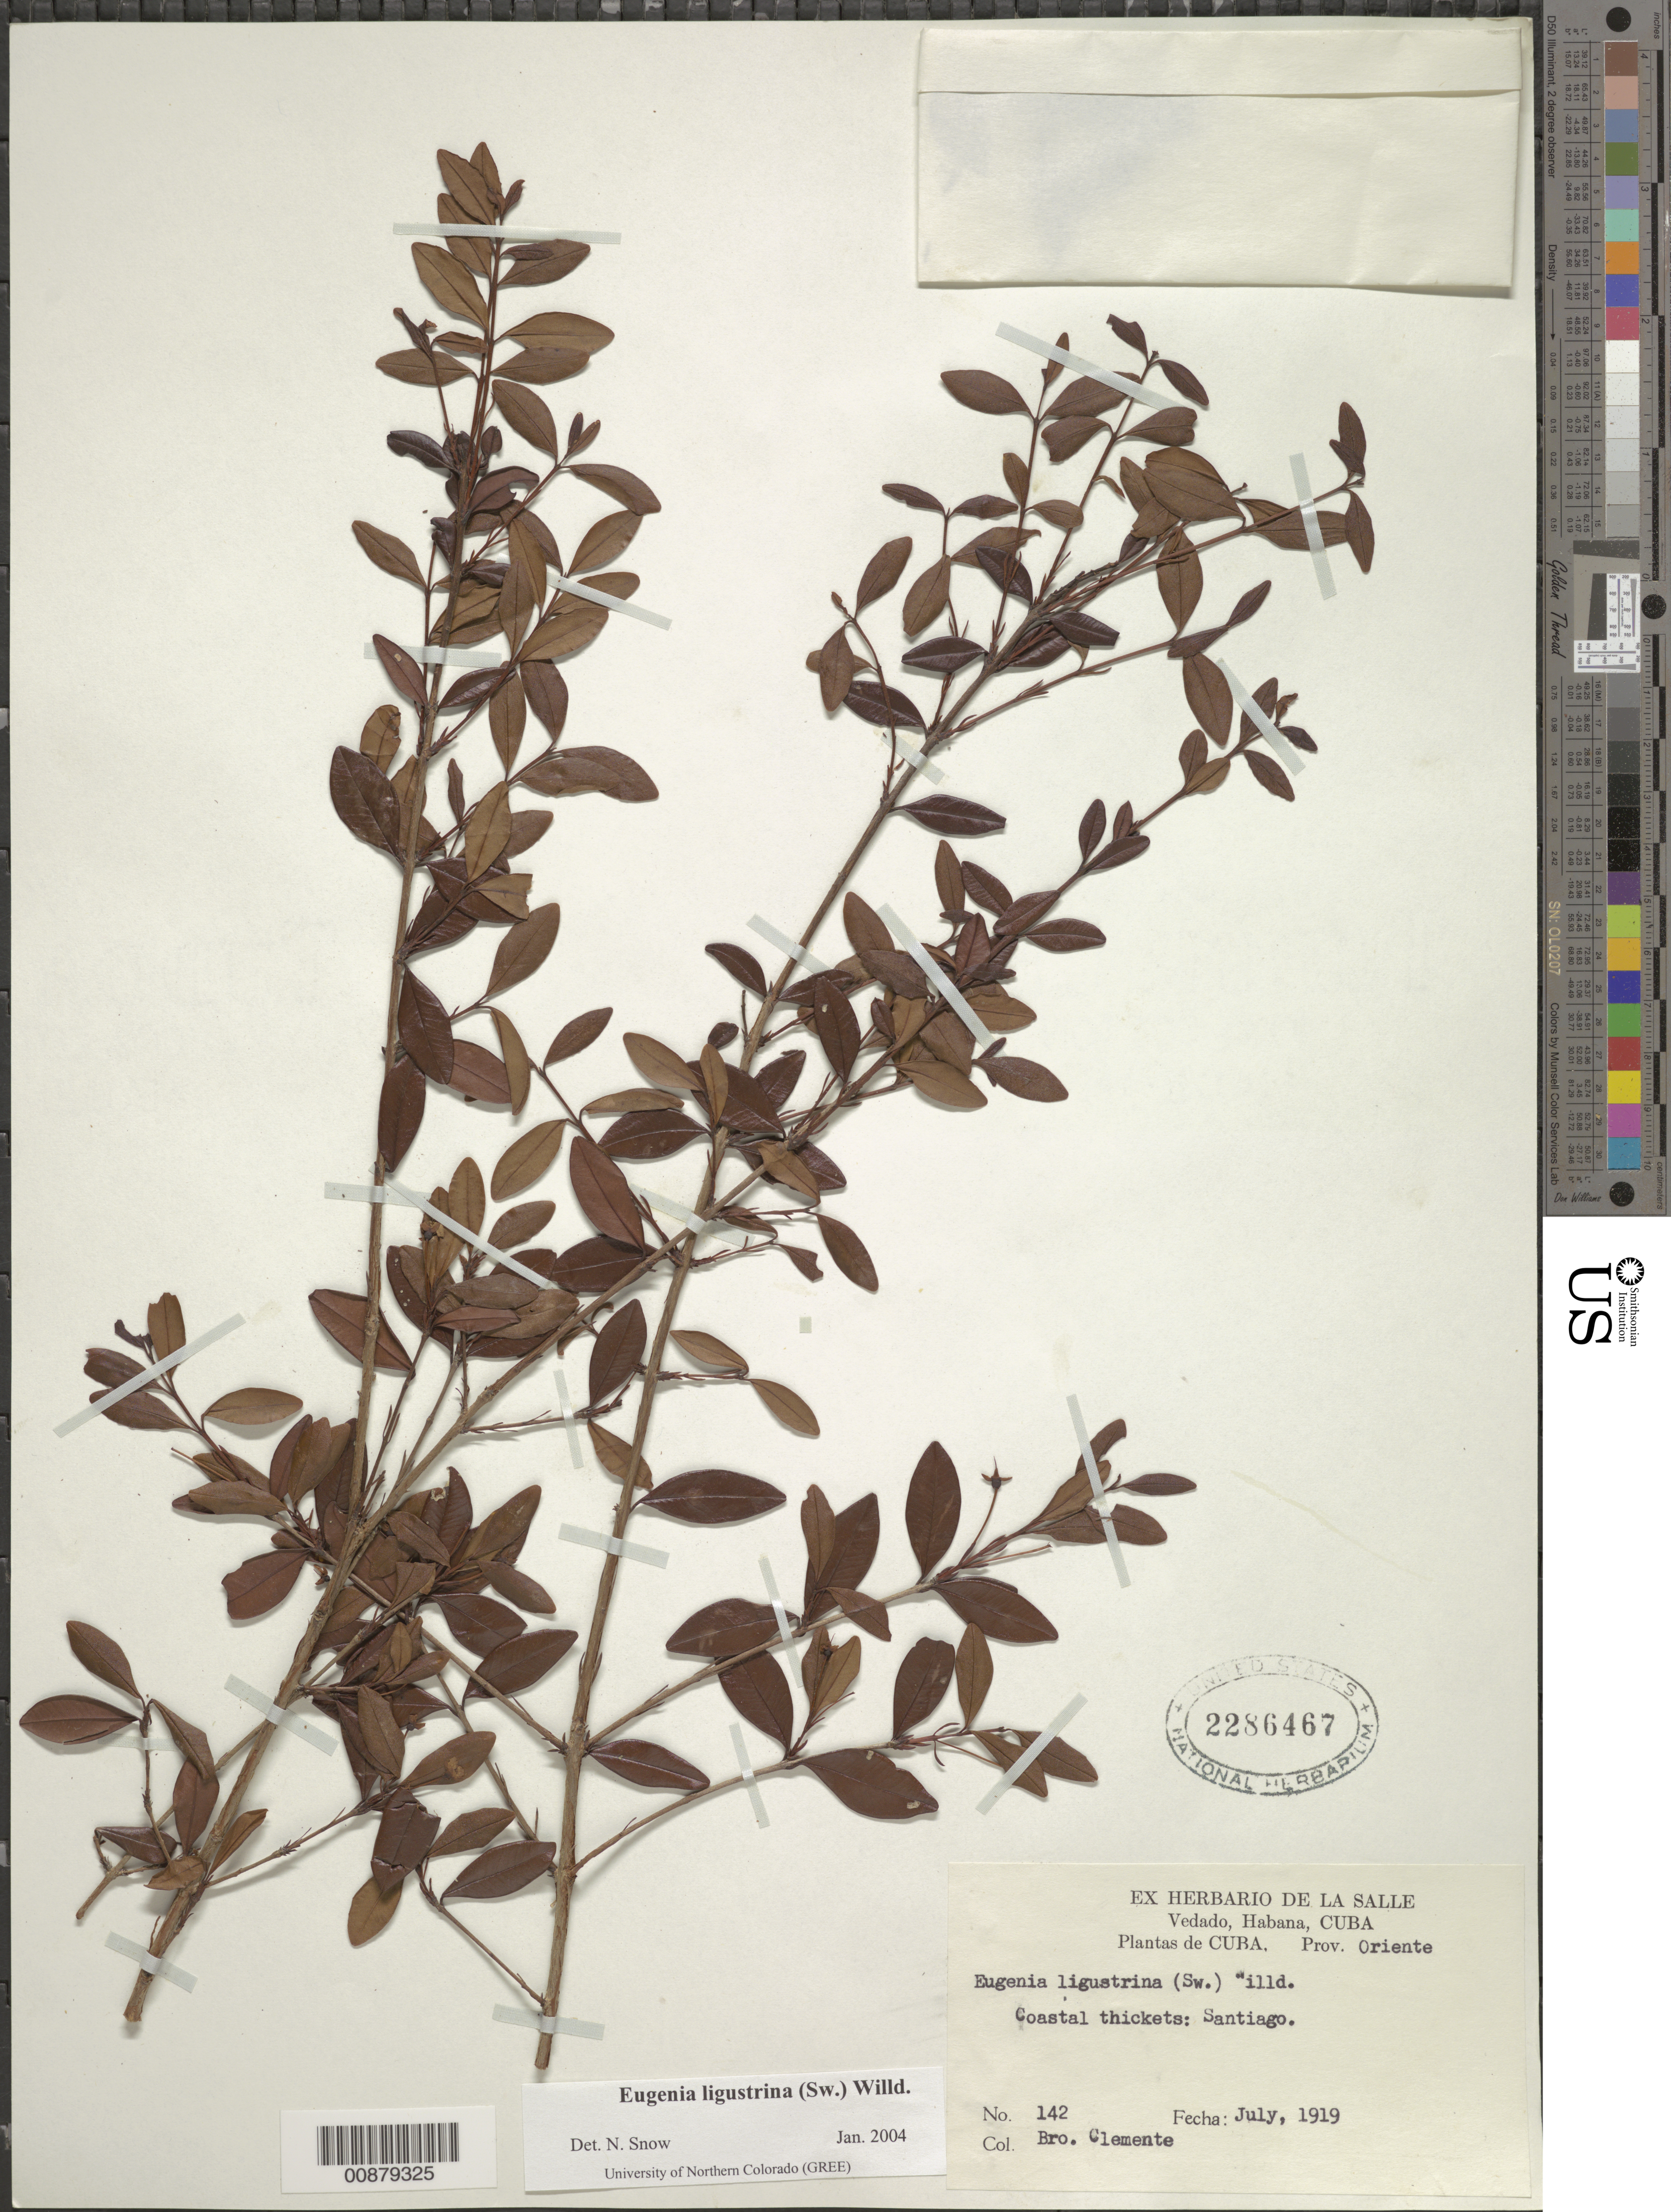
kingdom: Plantae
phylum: Tracheophyta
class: Magnoliopsida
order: Myrtales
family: Myrtaceae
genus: Eugenia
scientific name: Eugenia ligustrina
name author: (Sw.) Willd.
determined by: Snow, N. W.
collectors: Bro. Clemente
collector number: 142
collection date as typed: Jul 1919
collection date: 1919-07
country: Cuba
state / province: Oriente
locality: Santiago.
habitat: Coastal thickets.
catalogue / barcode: US 2286467